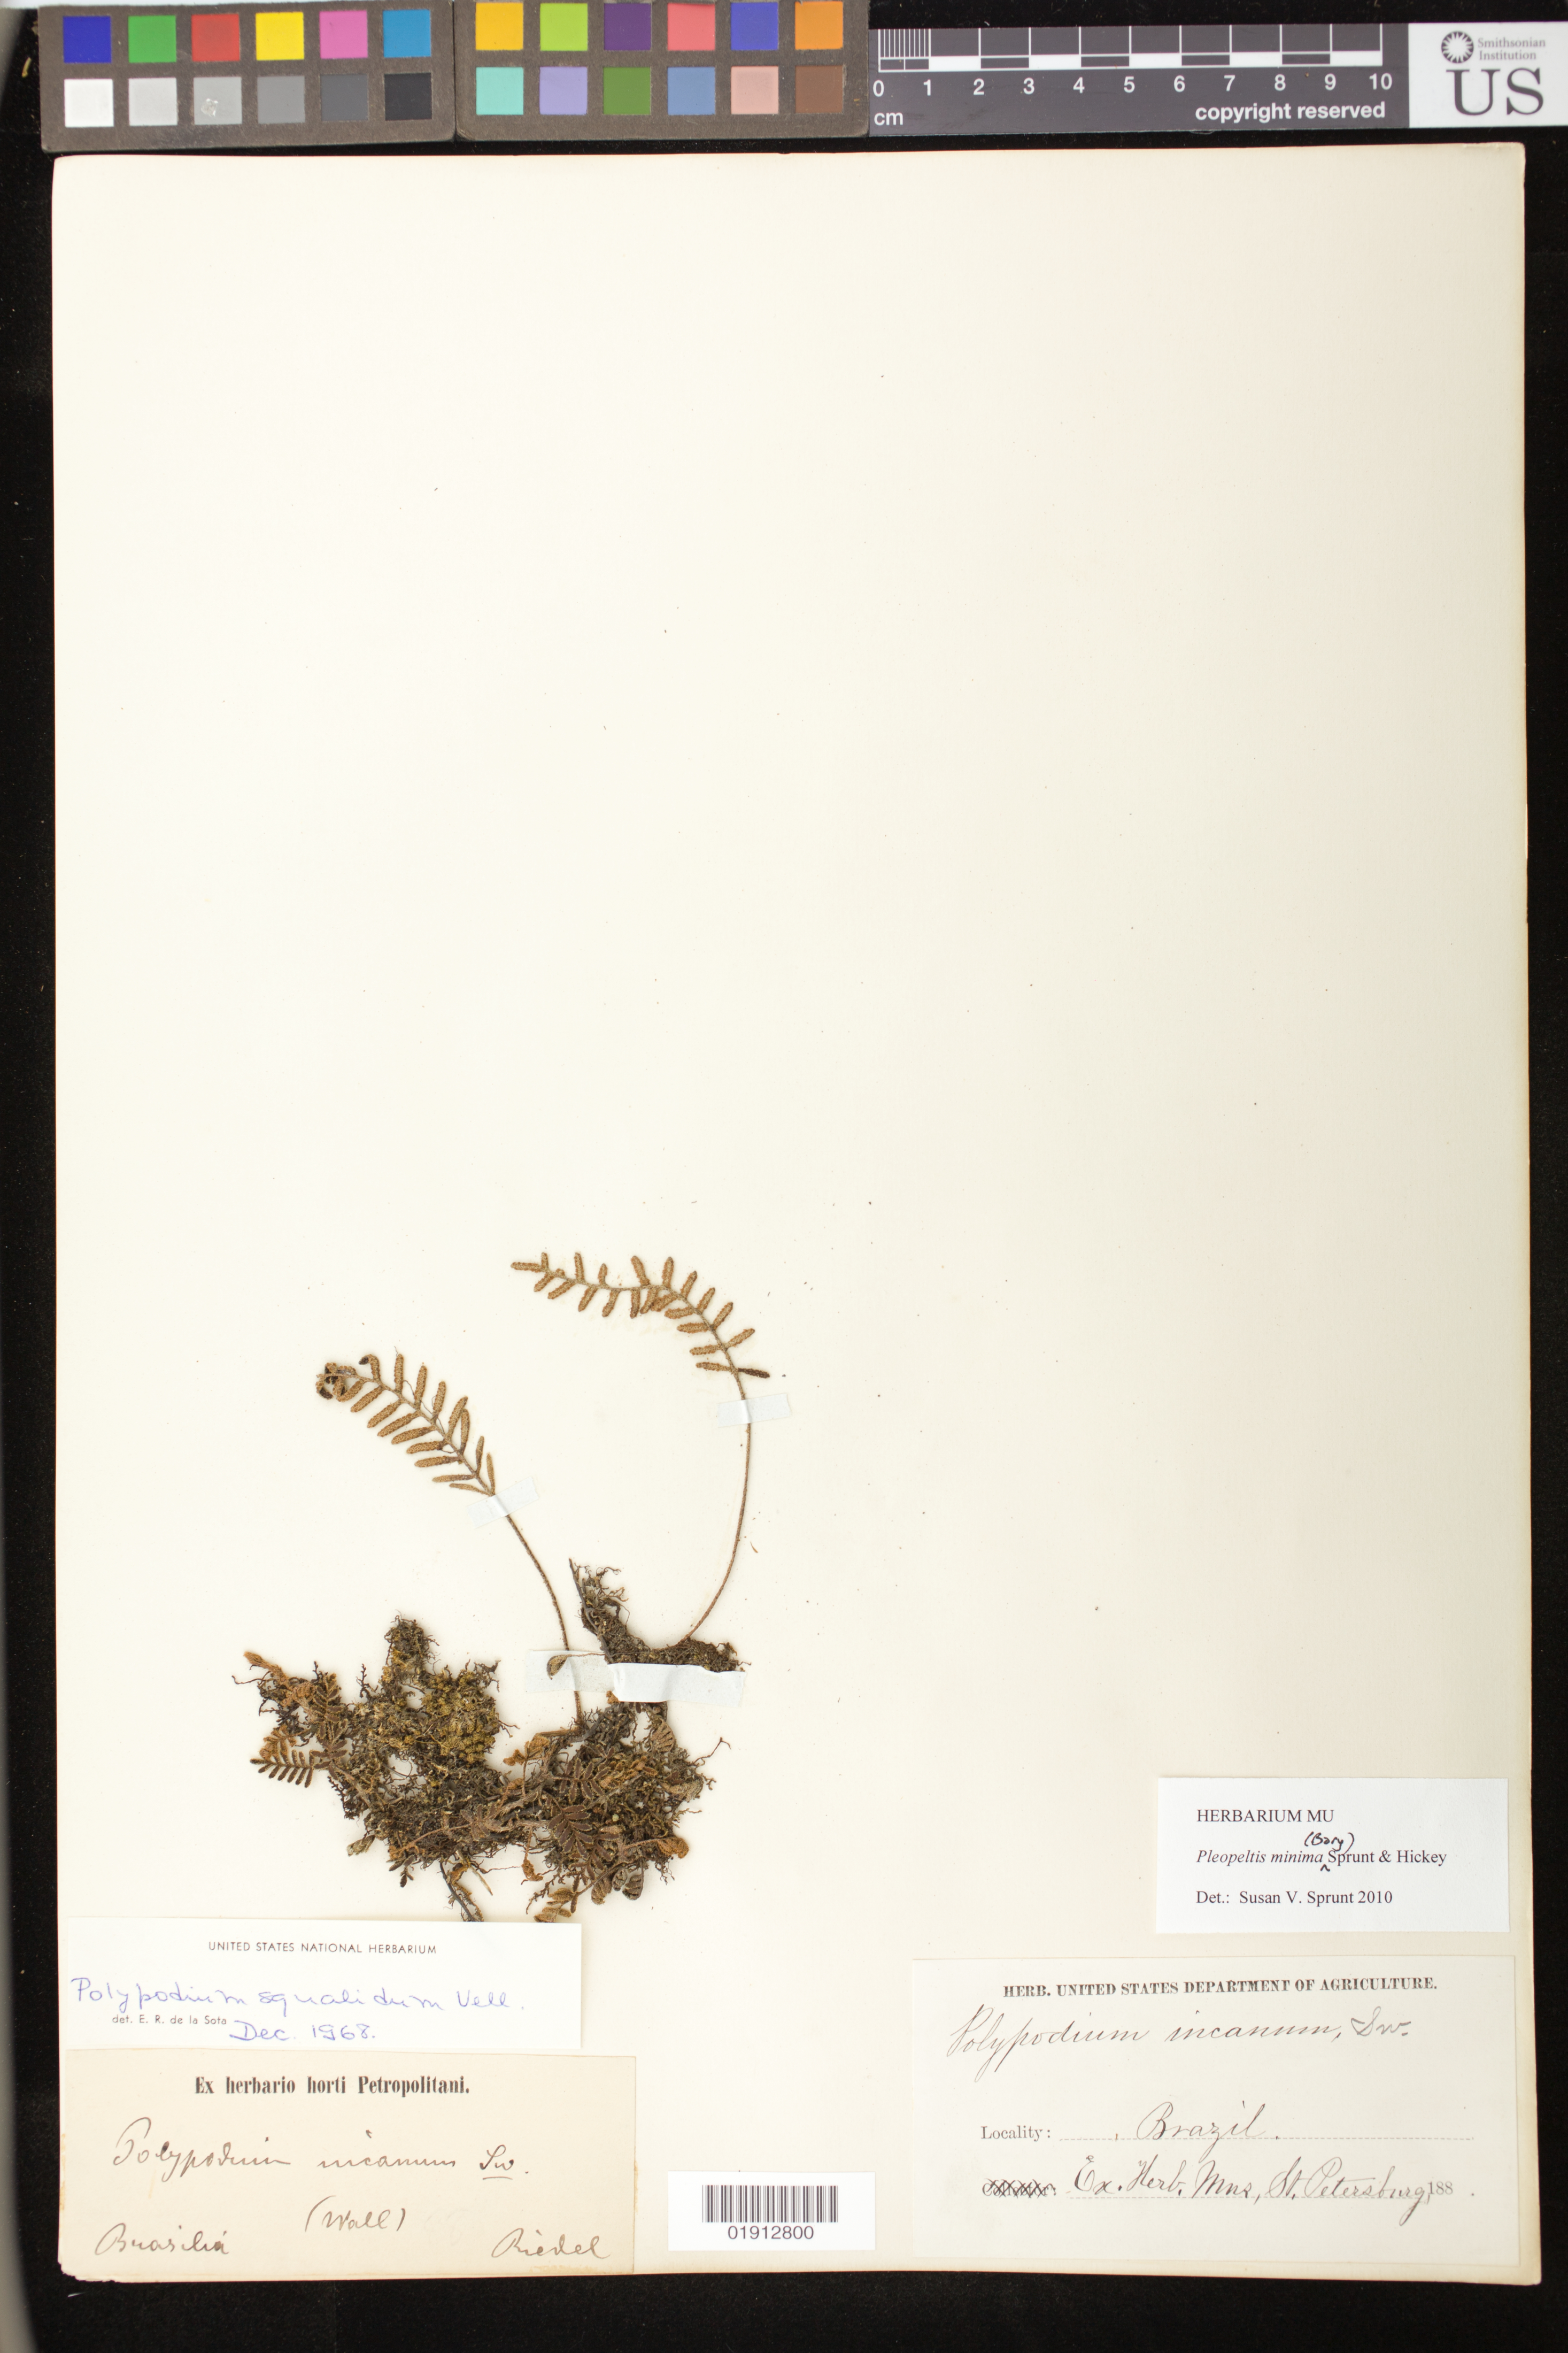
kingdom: Plantae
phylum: Tracheophyta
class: Polypodiopsida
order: Polypodiales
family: Polypodiaceae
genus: Pleopeltis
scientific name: Pleopeltis minima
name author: (Bory) J. Prado & R. Y. Hirai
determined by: Sprunt, S. V.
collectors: L. Riedel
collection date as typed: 188-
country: Brazil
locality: Brasilia.